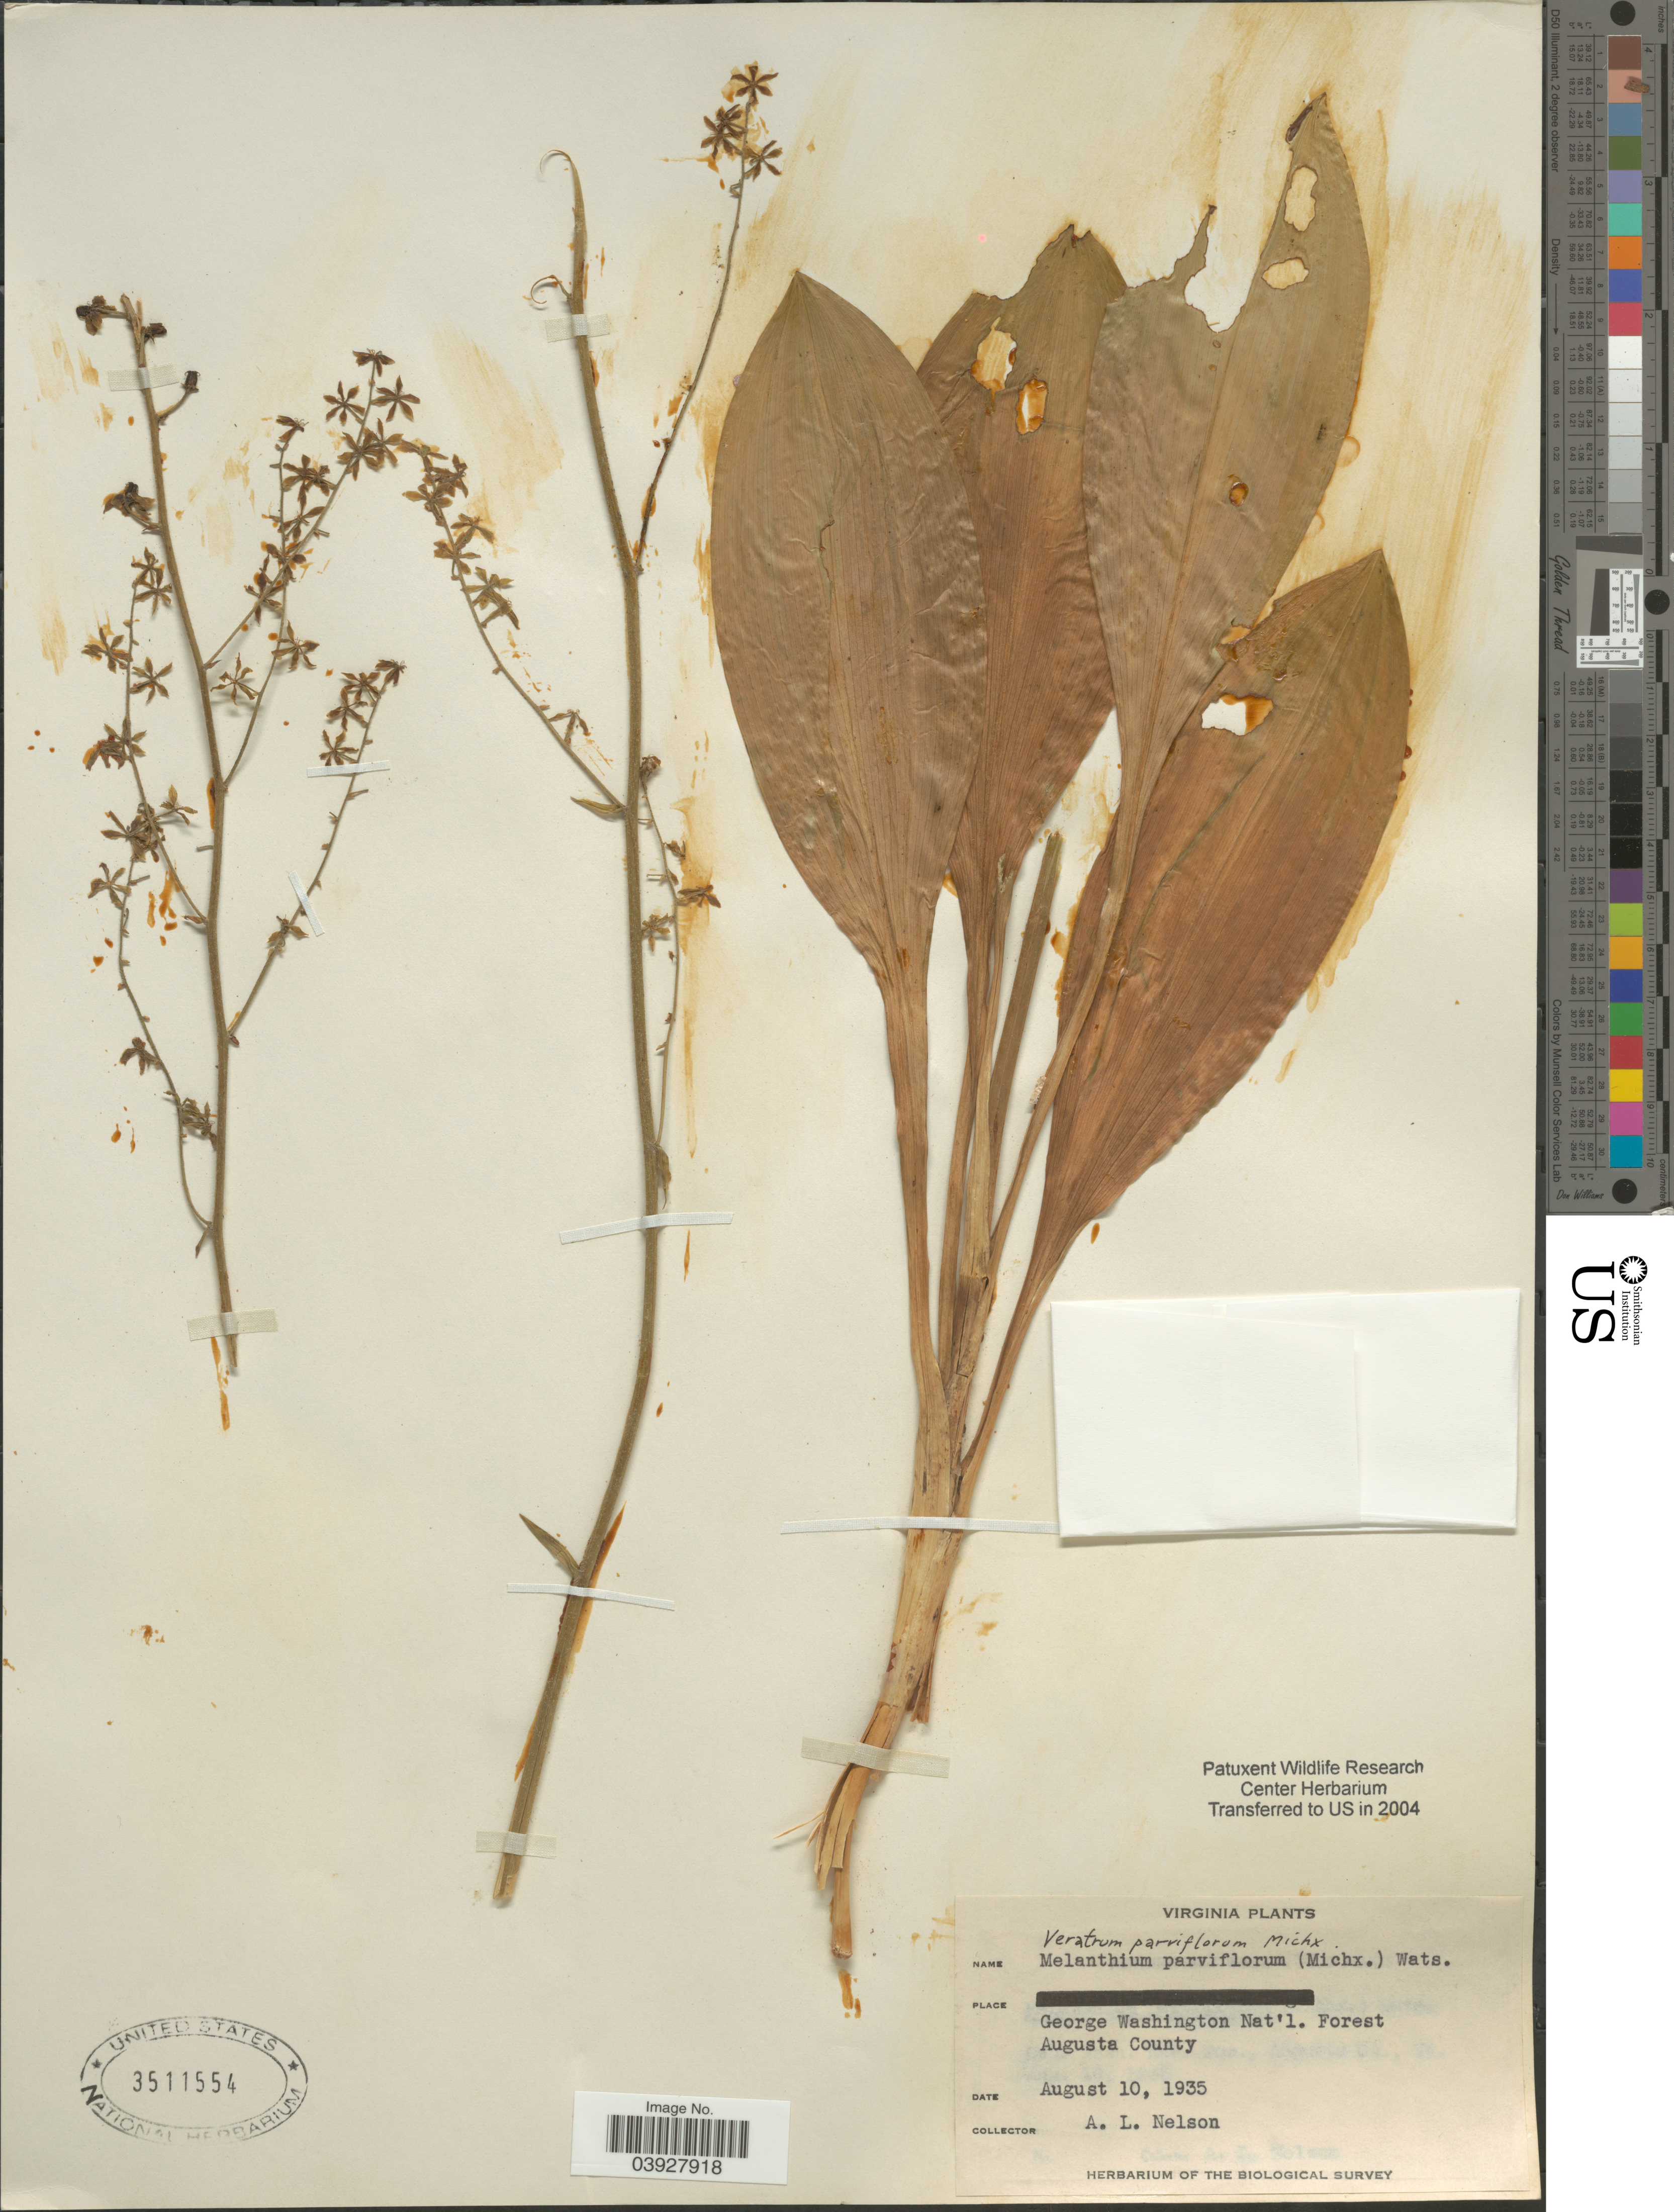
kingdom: Plantae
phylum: Tracheophyta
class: Liliopsida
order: Liliales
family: Melanthiaceae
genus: Melanthium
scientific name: Melanthium parviflorum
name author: (Michx.) S. Watson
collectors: A. L. Nelson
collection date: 1935-08-10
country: United States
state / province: Virginia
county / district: Augusta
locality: George Washington Nat'l. Forest Augusta County.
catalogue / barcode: US 3511554